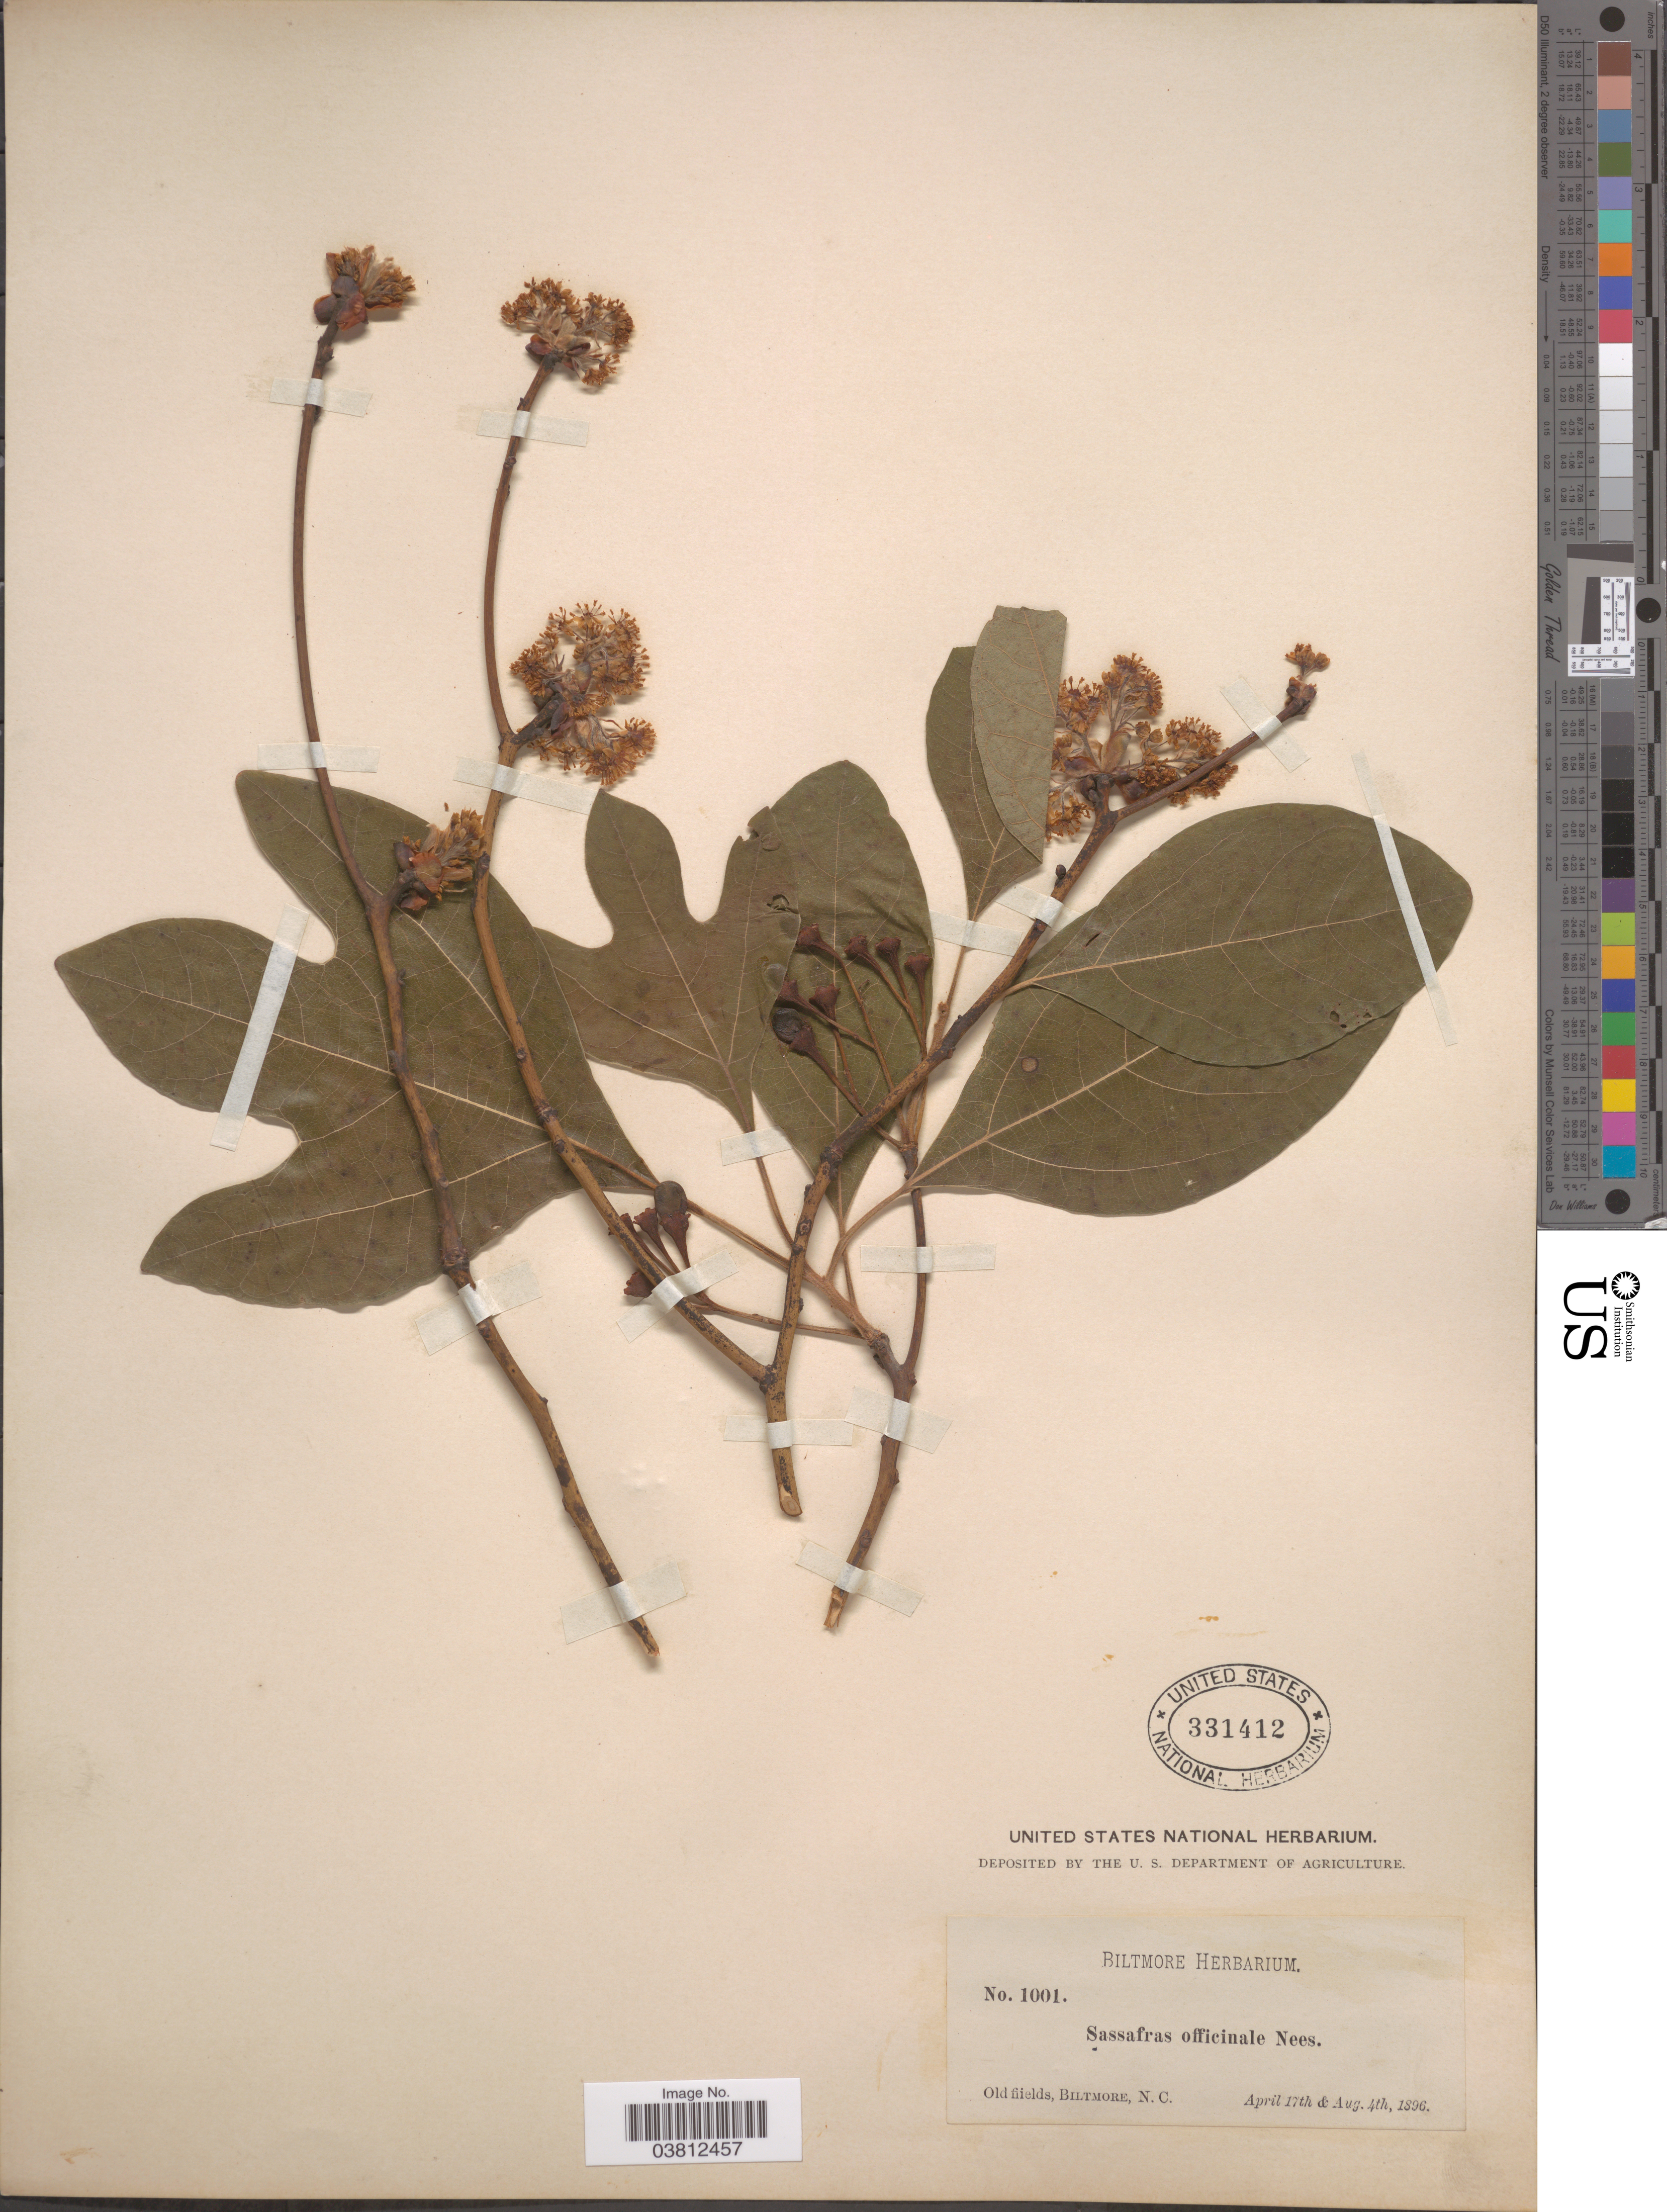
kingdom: Plantae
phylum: Tracheophyta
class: Magnoliopsida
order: Laurales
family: Lauraceae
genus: Sassafras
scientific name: Sassafras albidum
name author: (Nutt.) Nees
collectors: ex herb. Biltmore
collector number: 1001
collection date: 1896-04-17/1896-08-04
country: United States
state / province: North Carolina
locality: Biltmore.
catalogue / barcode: US 331412